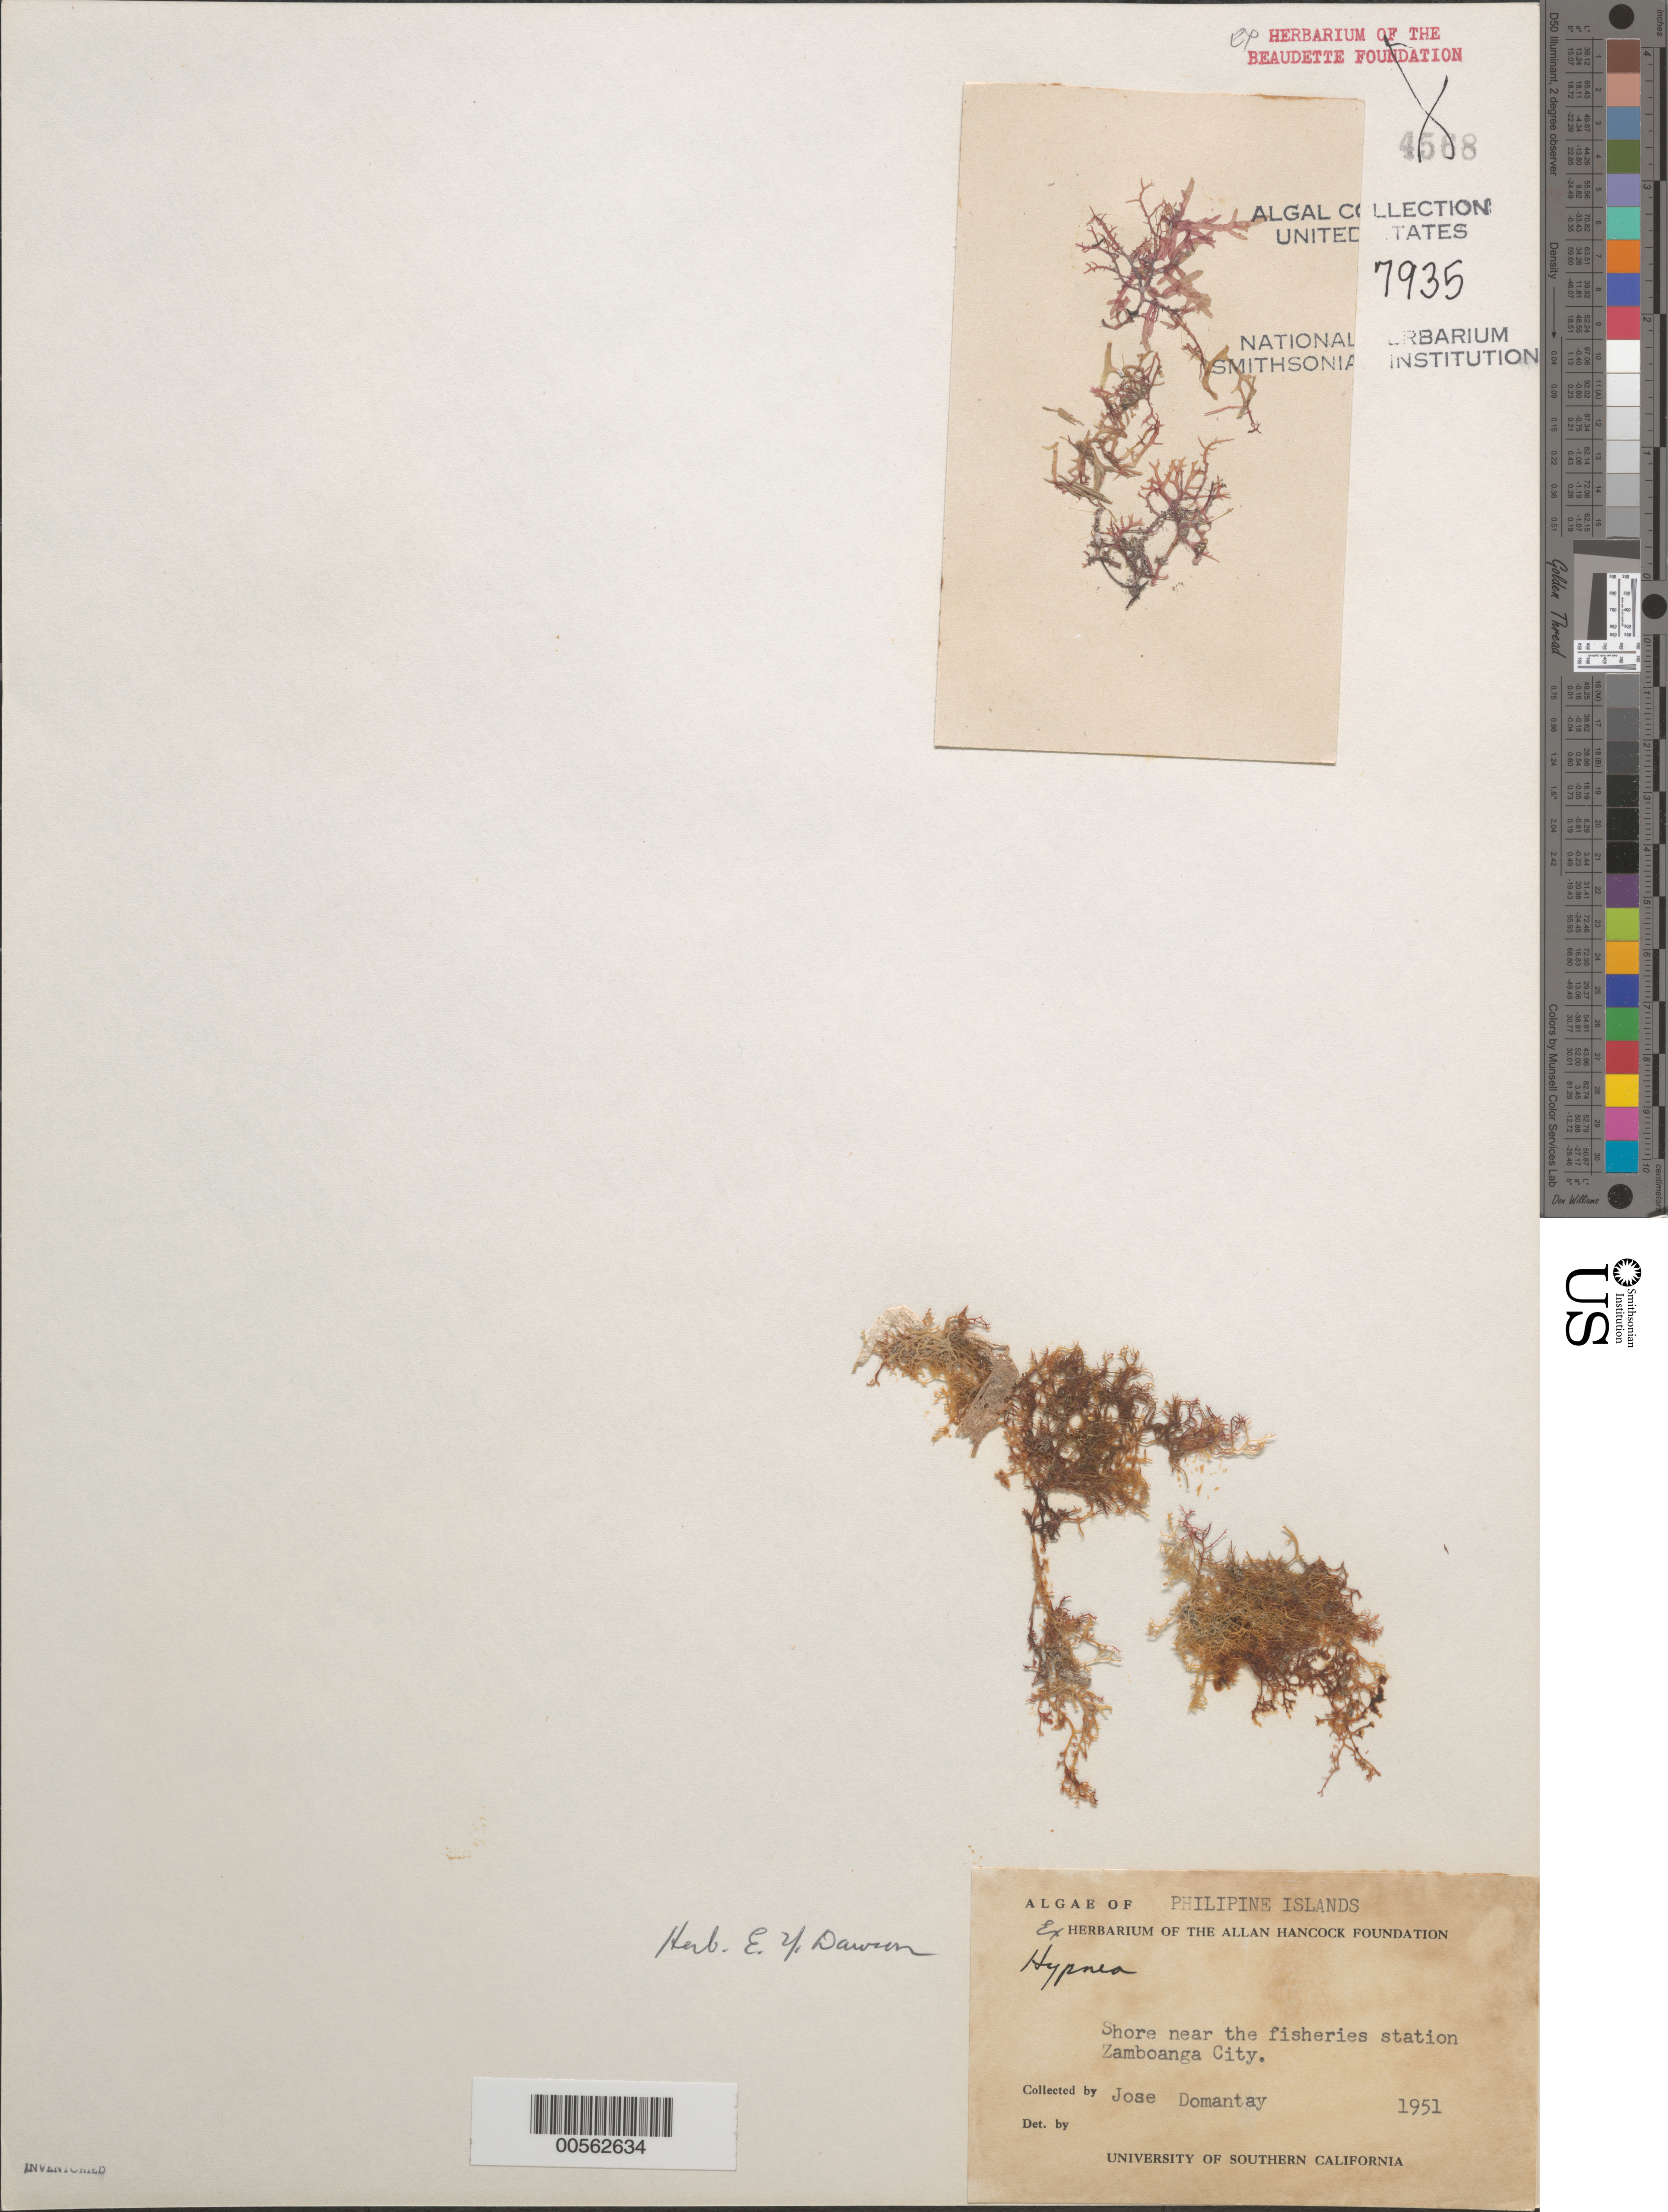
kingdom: Plantae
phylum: Rhodophyta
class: Florideophyceae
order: Gigartinales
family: Cystocloniaceae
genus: Hypnea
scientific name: Hypnea sp.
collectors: J. Domantay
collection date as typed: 1951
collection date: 1951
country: Philippines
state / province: Zamboanga Peninsula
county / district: Zamboanga del Sur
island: Mindanao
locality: City of Zamboanga near fisheries station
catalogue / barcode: US 7935